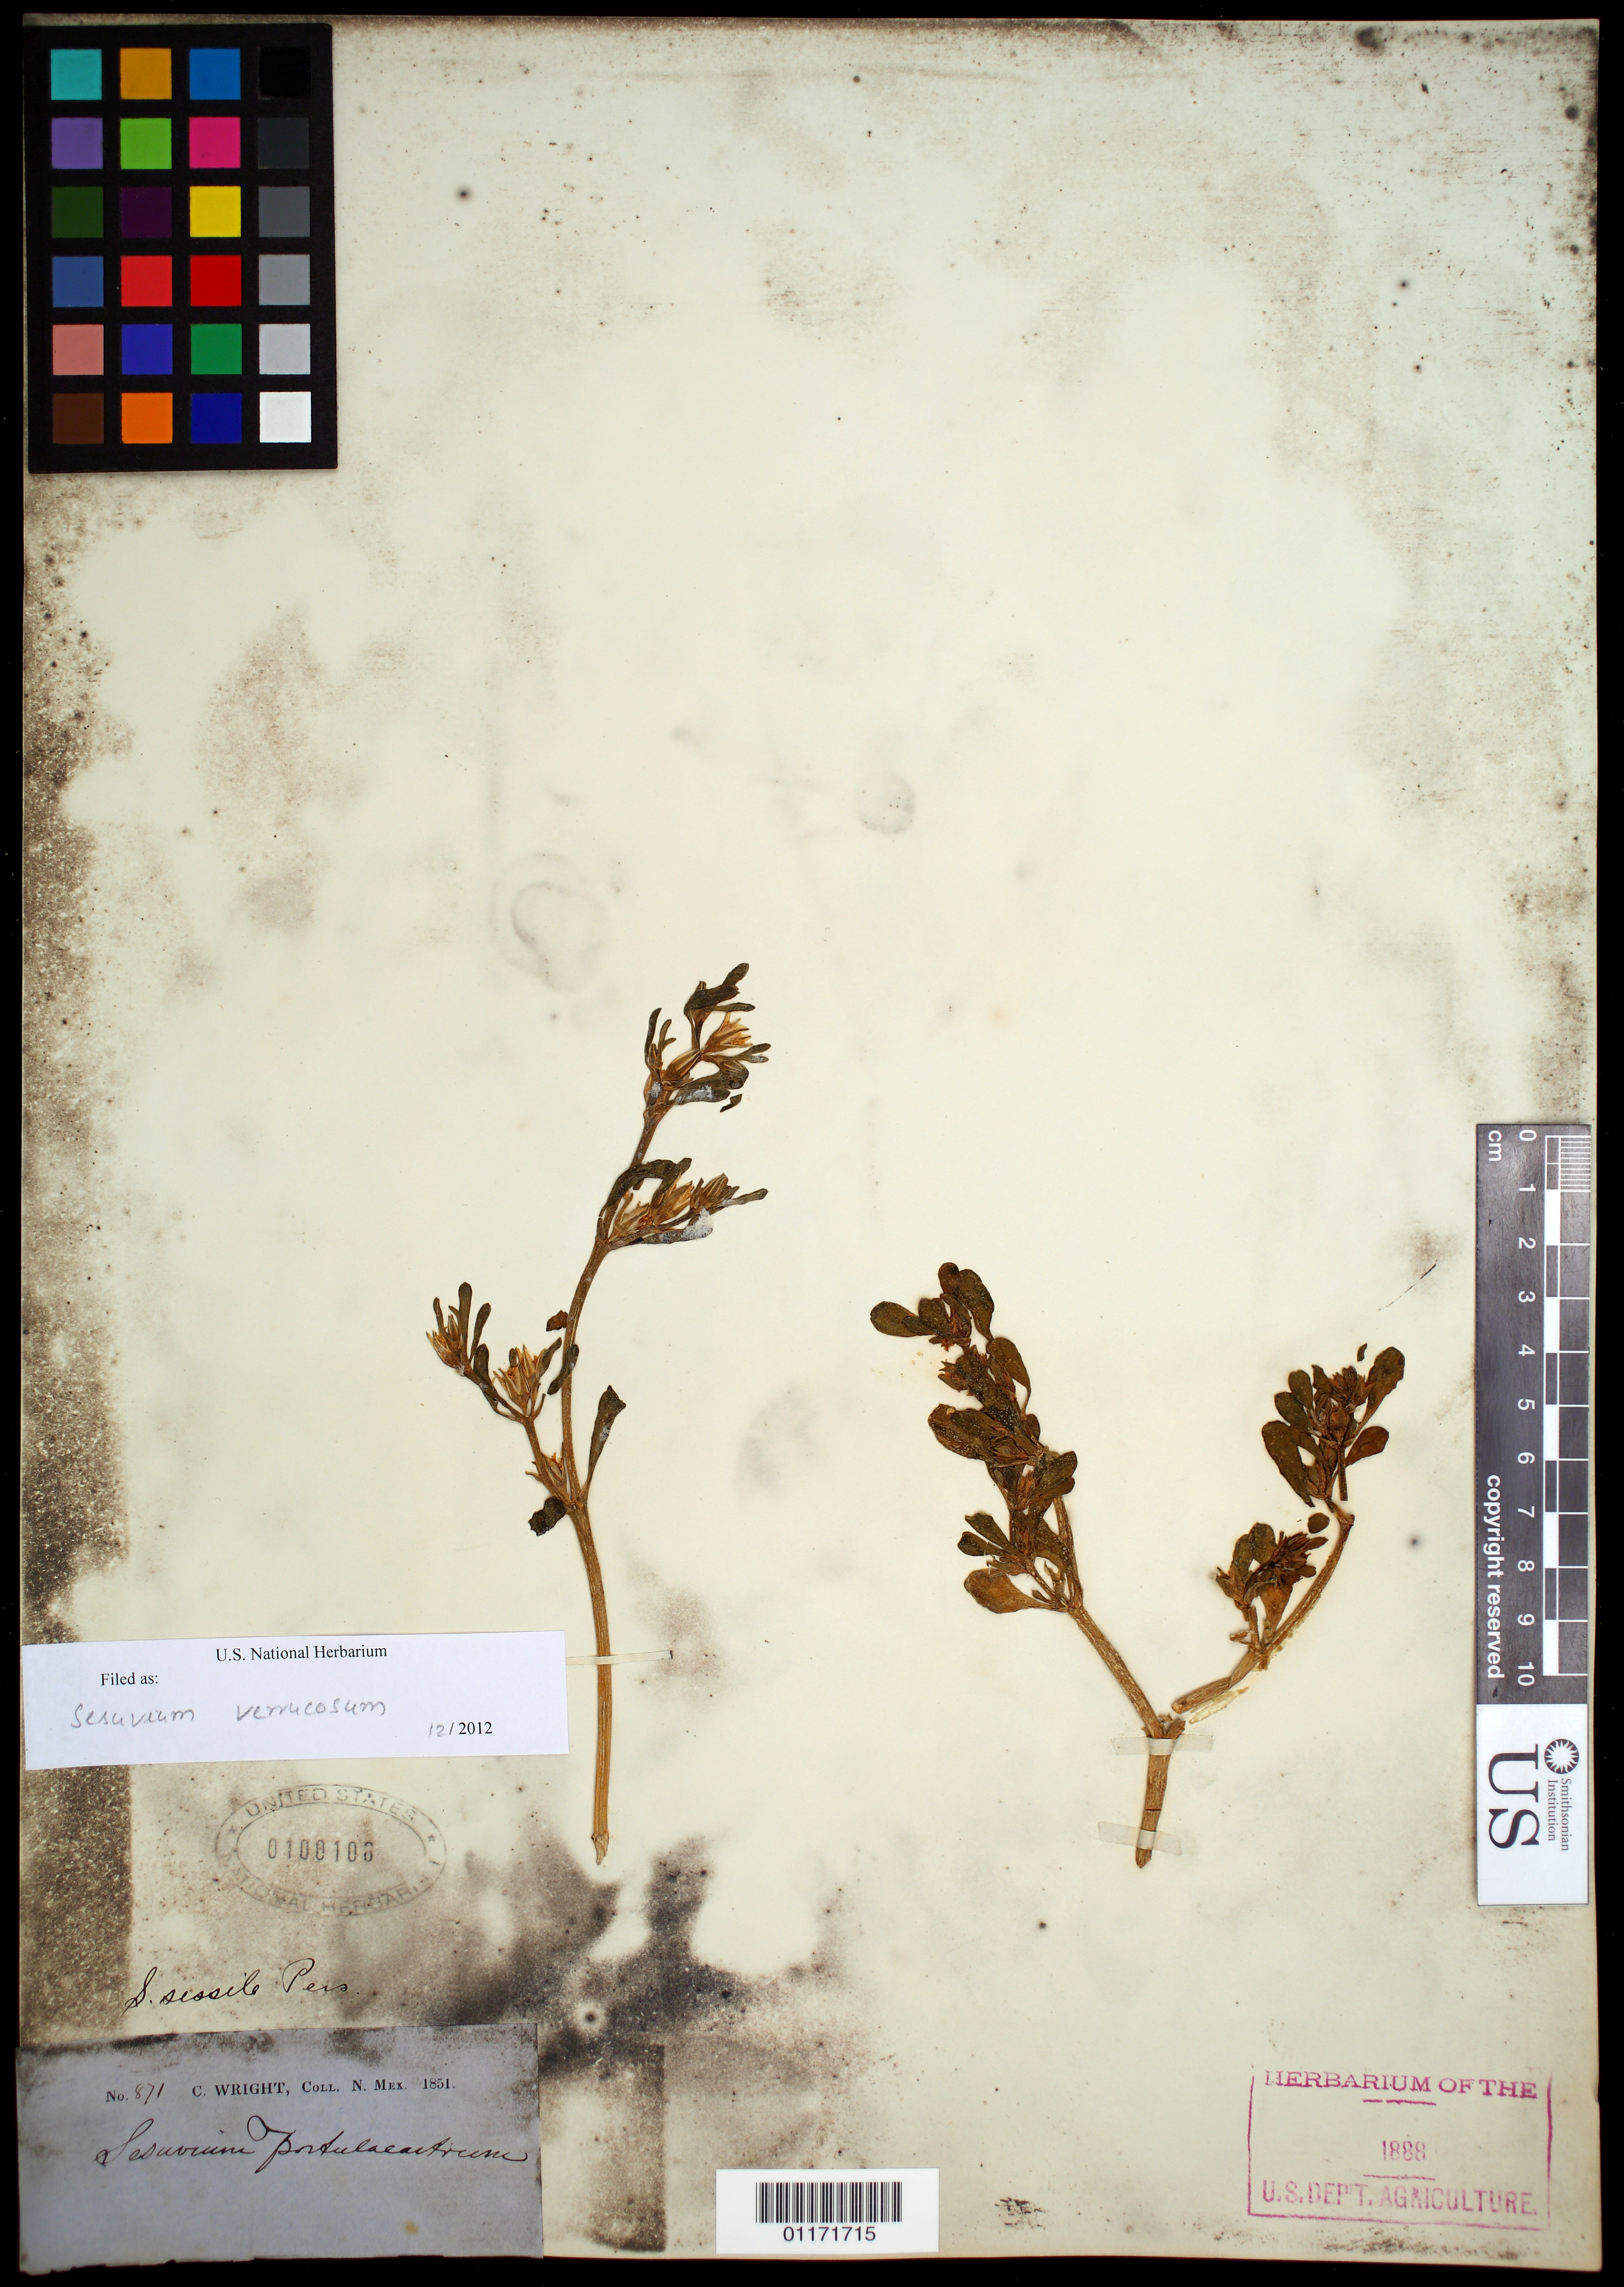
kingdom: Plantae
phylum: Tracheophyta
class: Magnoliopsida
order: Caryophyllales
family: Aizoaceae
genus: Sesuvium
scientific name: Sesuvium revolutifolium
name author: Ortega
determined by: Strong, Mark T., (BOT), Smithsonian Institution - National Museum of Natural History (UNITED STATES)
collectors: C. Wright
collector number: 871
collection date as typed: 1851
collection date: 1851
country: United States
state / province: New Mexico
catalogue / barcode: US 100108